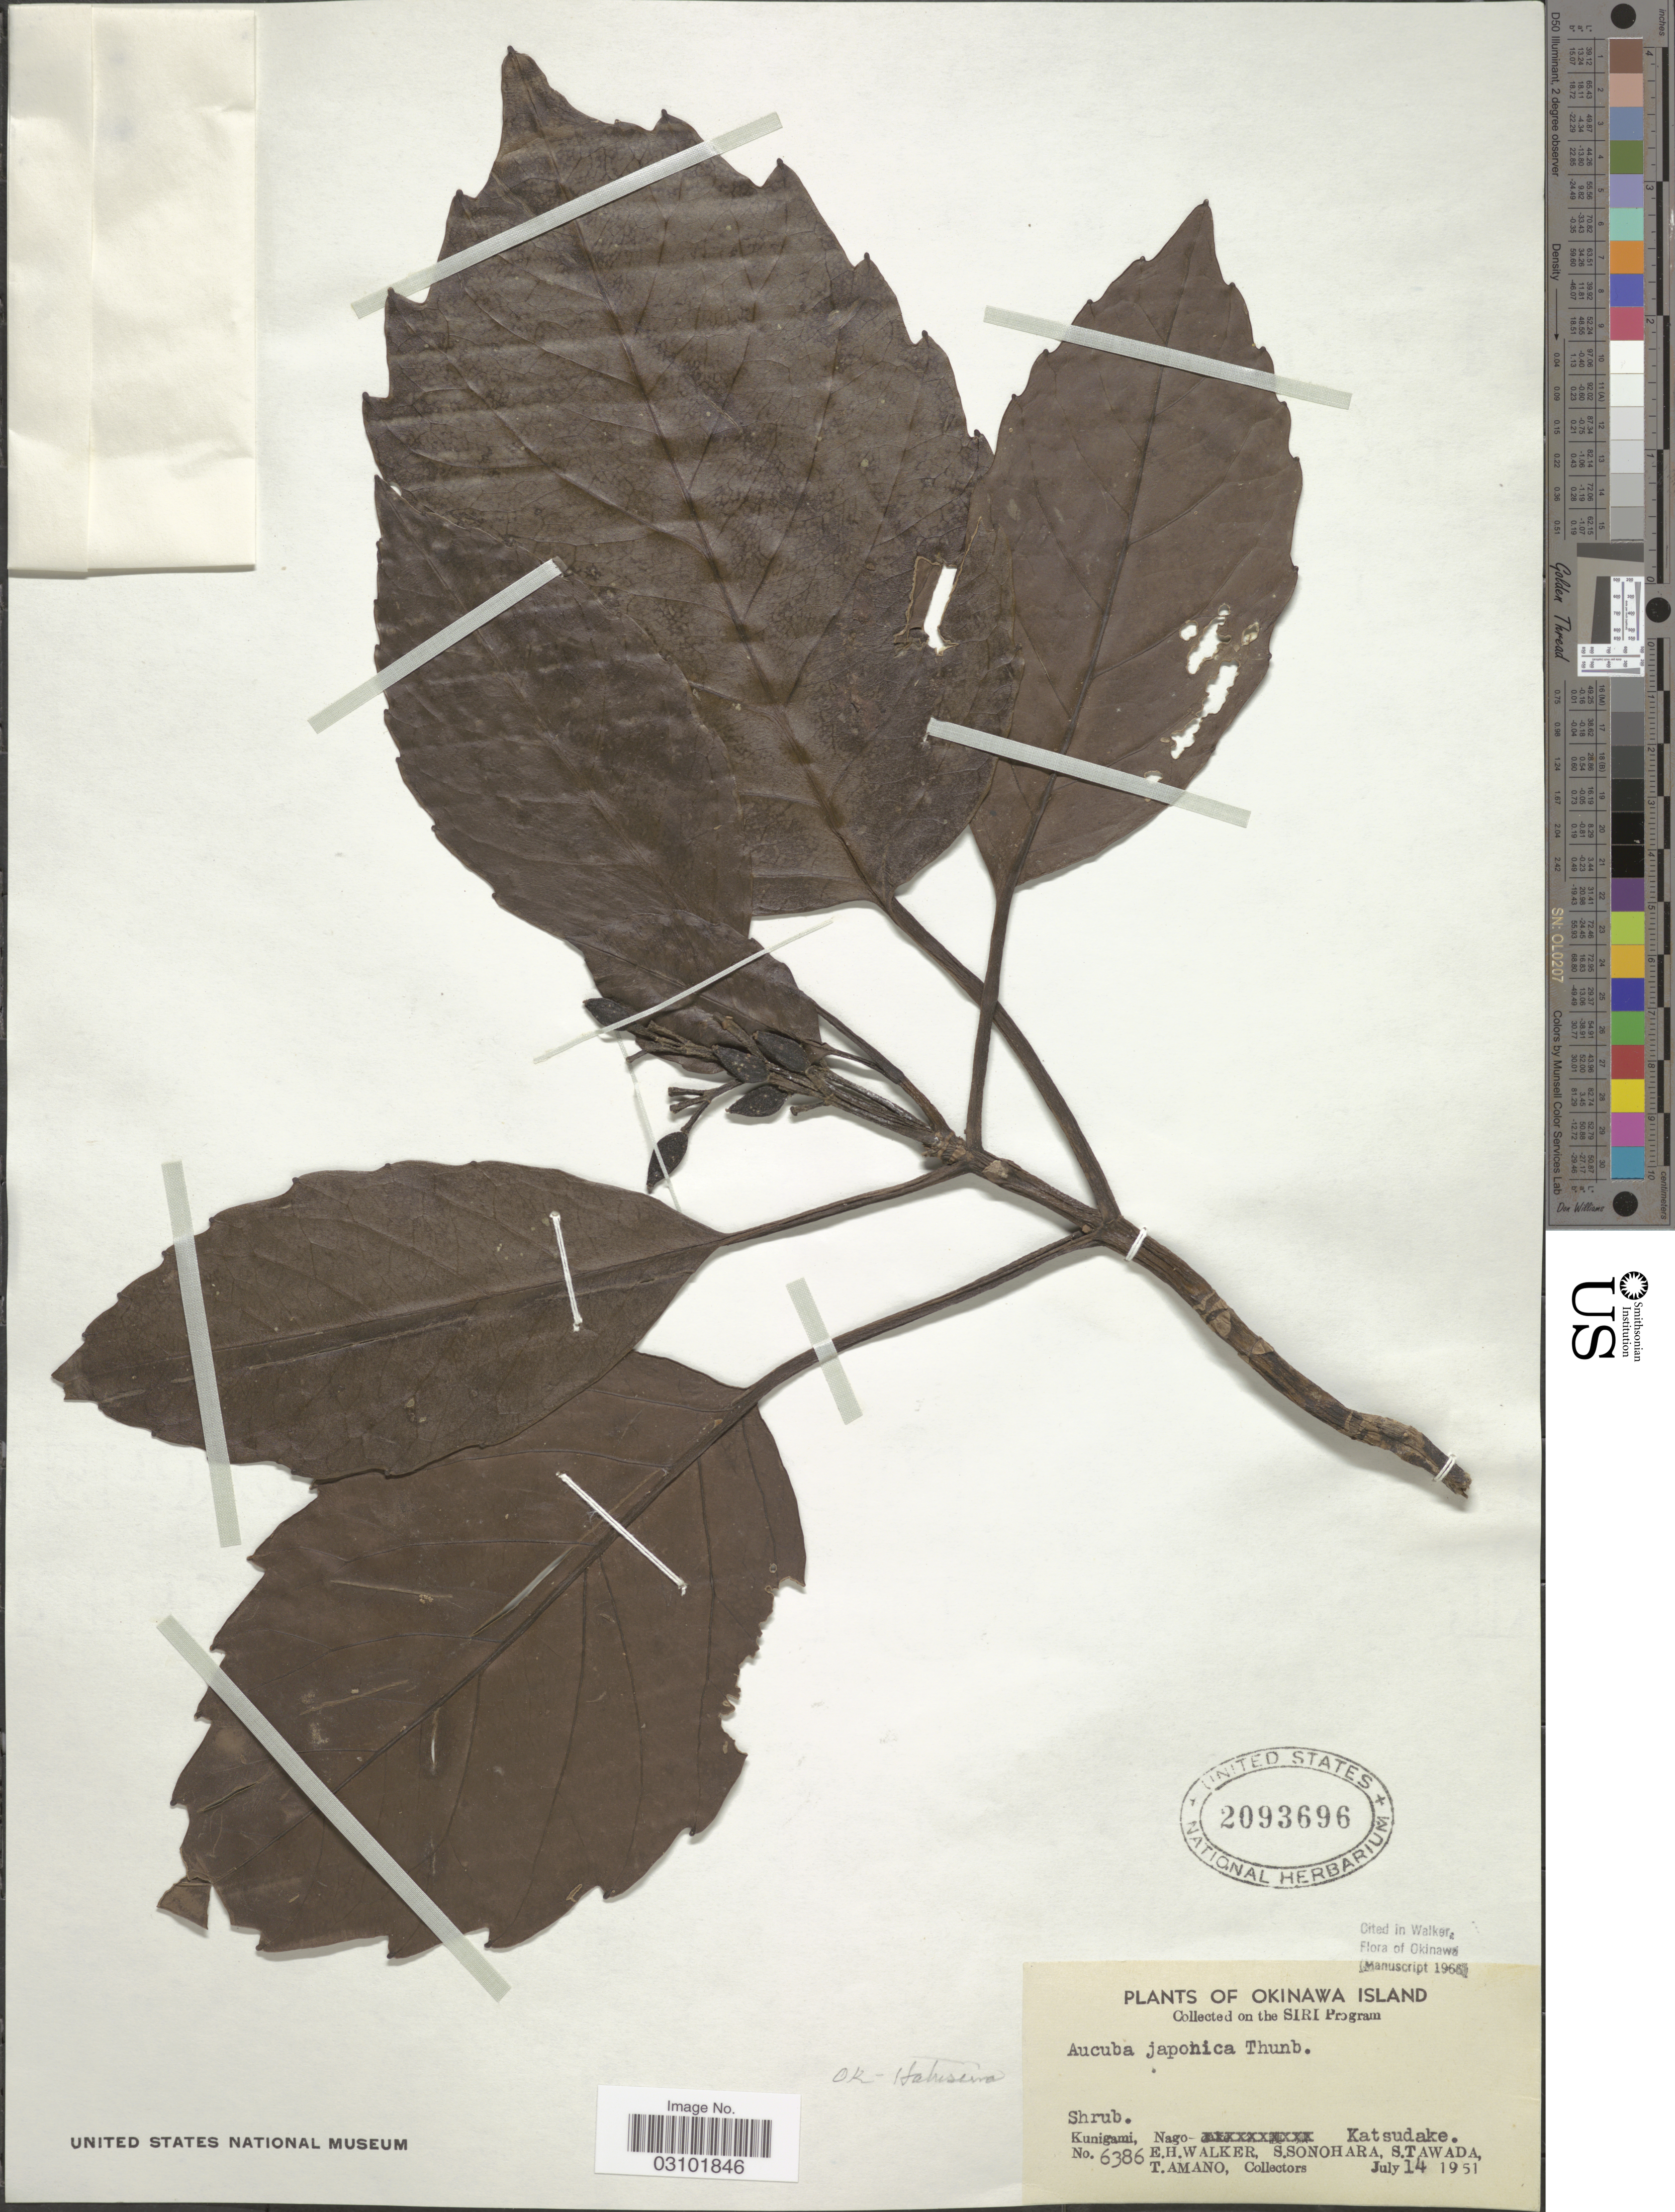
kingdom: Plantae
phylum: Tracheophyta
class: Magnoliopsida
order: Garryales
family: Garryaceae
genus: Aucuba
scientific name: Aucuba japonica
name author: Thunb.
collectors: E. H. Walker, S. Sonohara, S. Tawada & T. Amano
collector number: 6386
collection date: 1951-07-14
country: Japan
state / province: Okinawa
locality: Okinawa Island. On the Siri Program. Kunigami, Nago. Katsudake.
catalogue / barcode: US 2093696